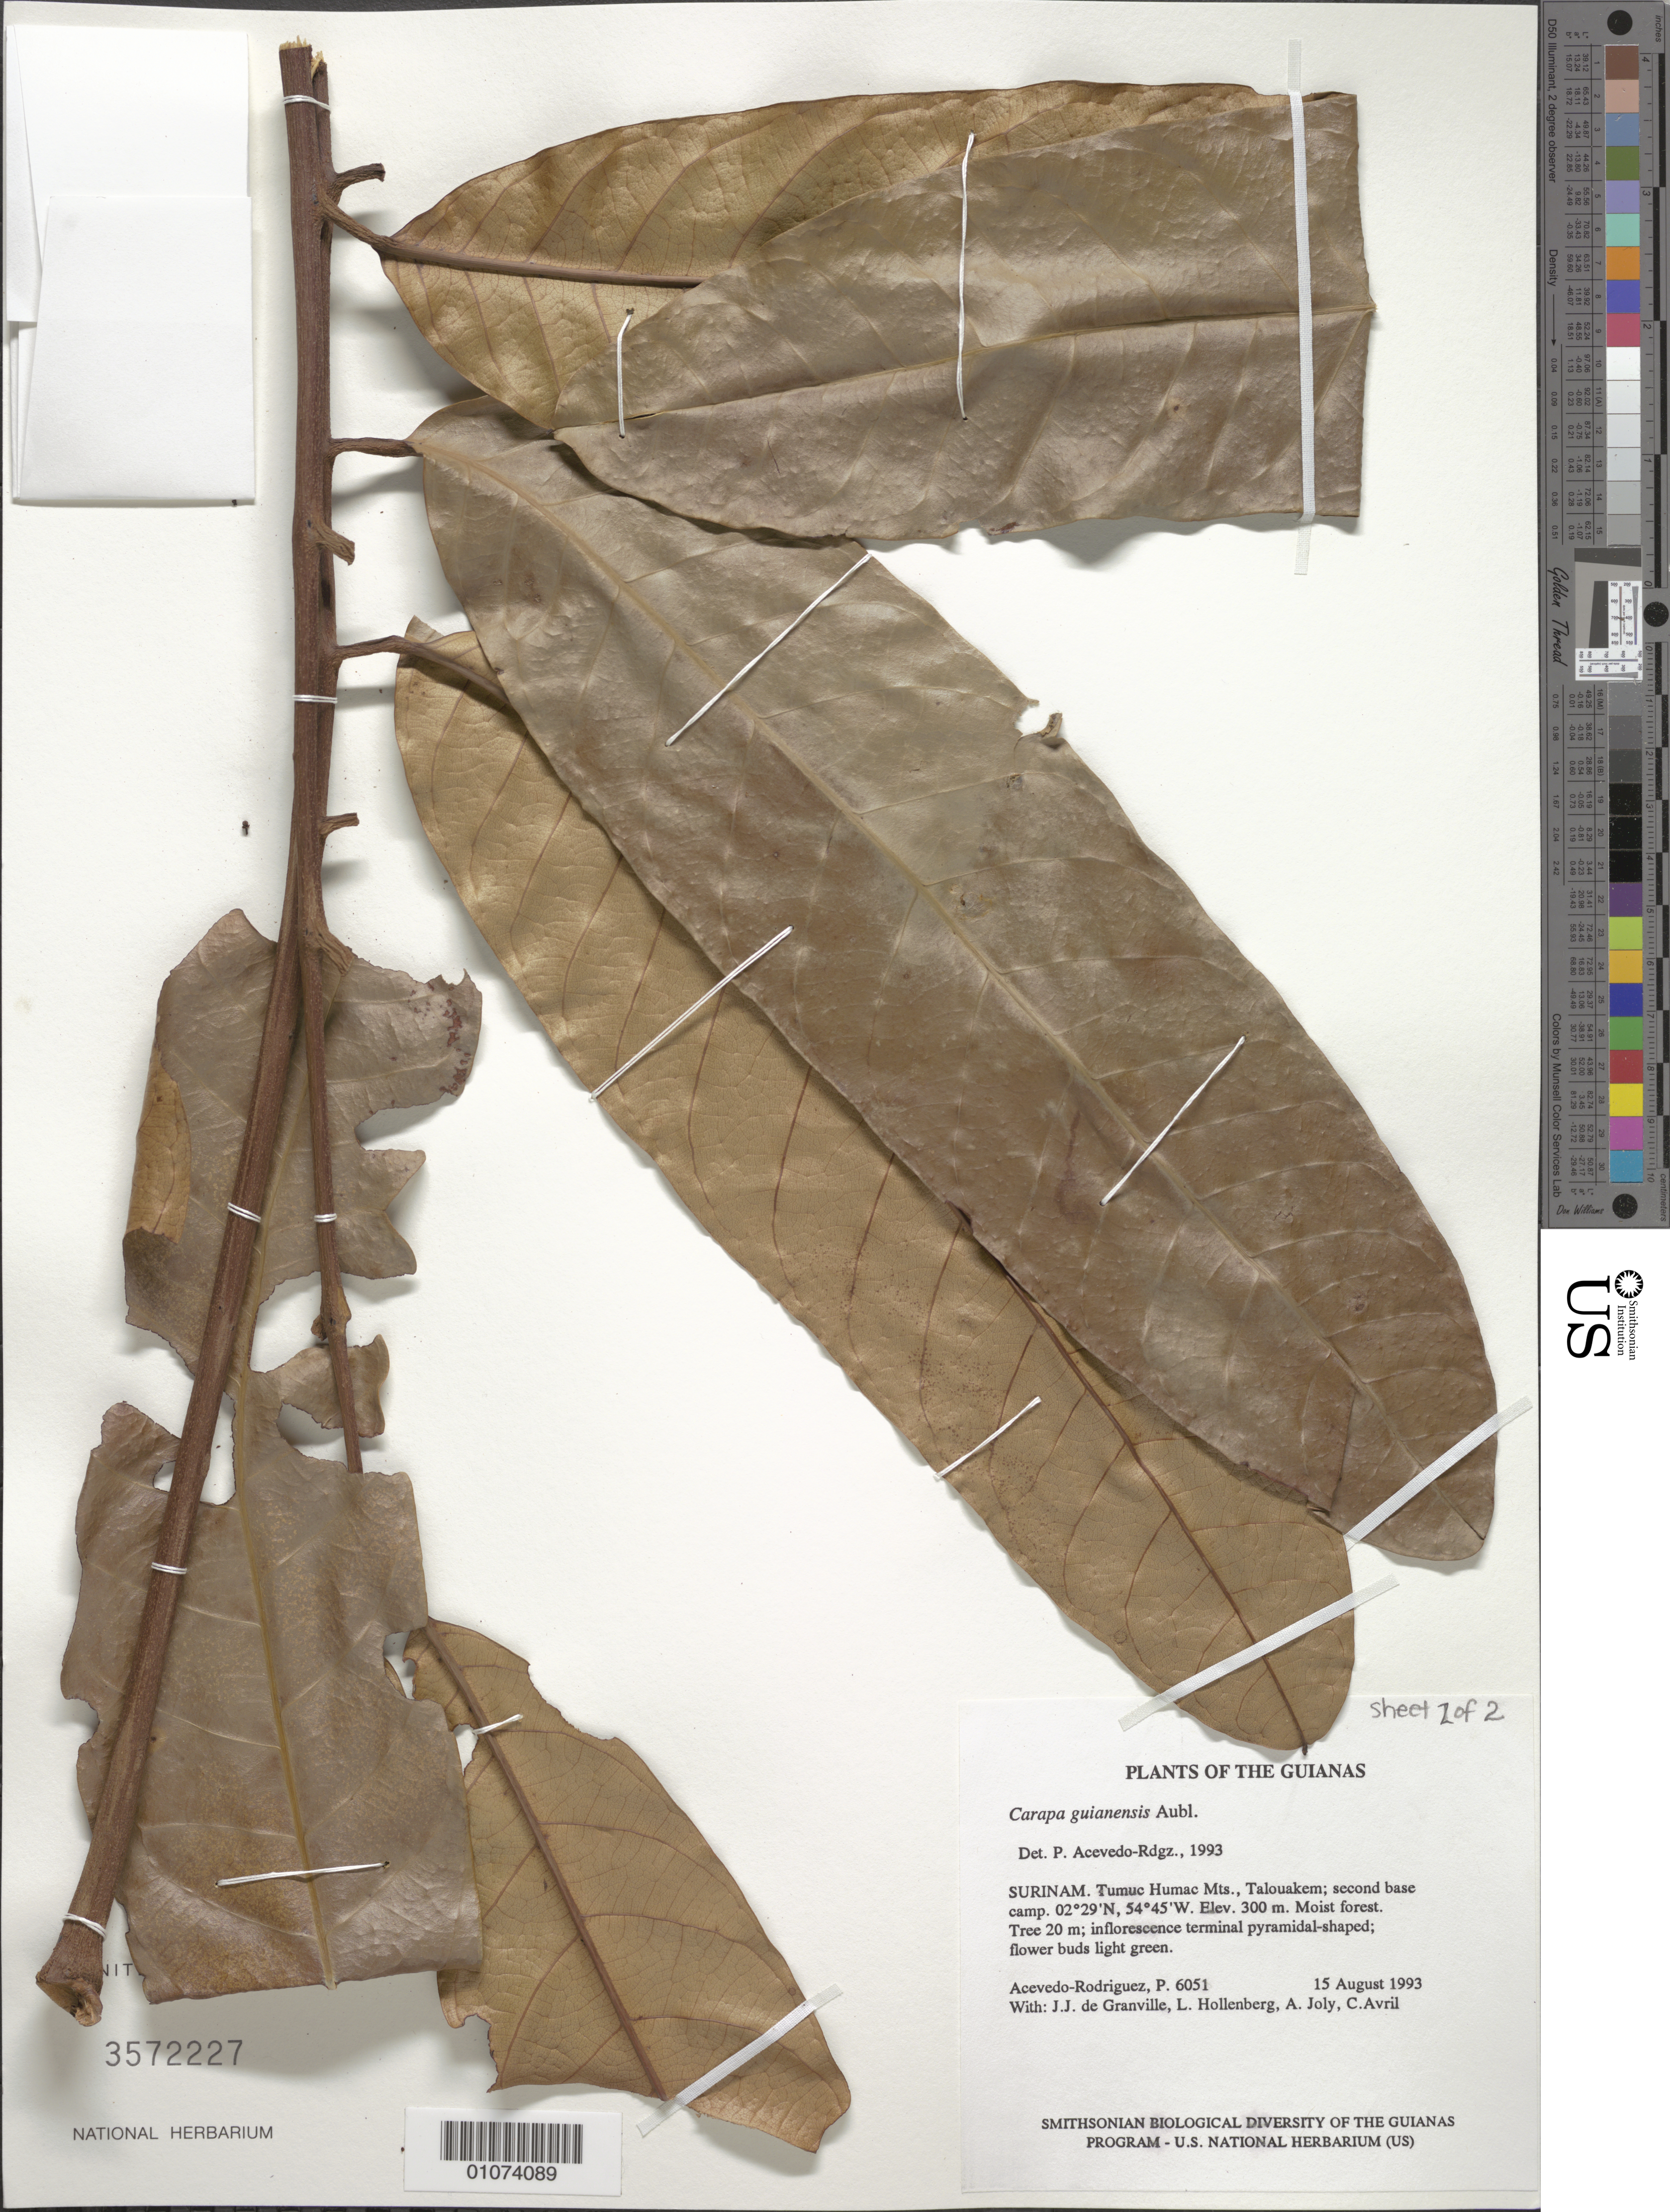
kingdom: Plantae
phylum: Tracheophyta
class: Magnoliopsida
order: Sapindales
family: Meliaceae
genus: Carapa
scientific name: Carapa guianensis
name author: Aubl.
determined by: Granville, J. J. de, (CAY), Institut de Recherche pour le Developpement (IRD) (FRENCH GUIANA)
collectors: P. Acevedo-Rodr., J.-J. de Granville, L. Hollenberg, A. Joly & C. Avril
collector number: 6051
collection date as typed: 15 August 1993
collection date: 1993-08-15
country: Suriname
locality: Tumuc Humac Mts., Talouakem; second base camp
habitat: Moist forest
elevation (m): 300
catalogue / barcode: US 3572227